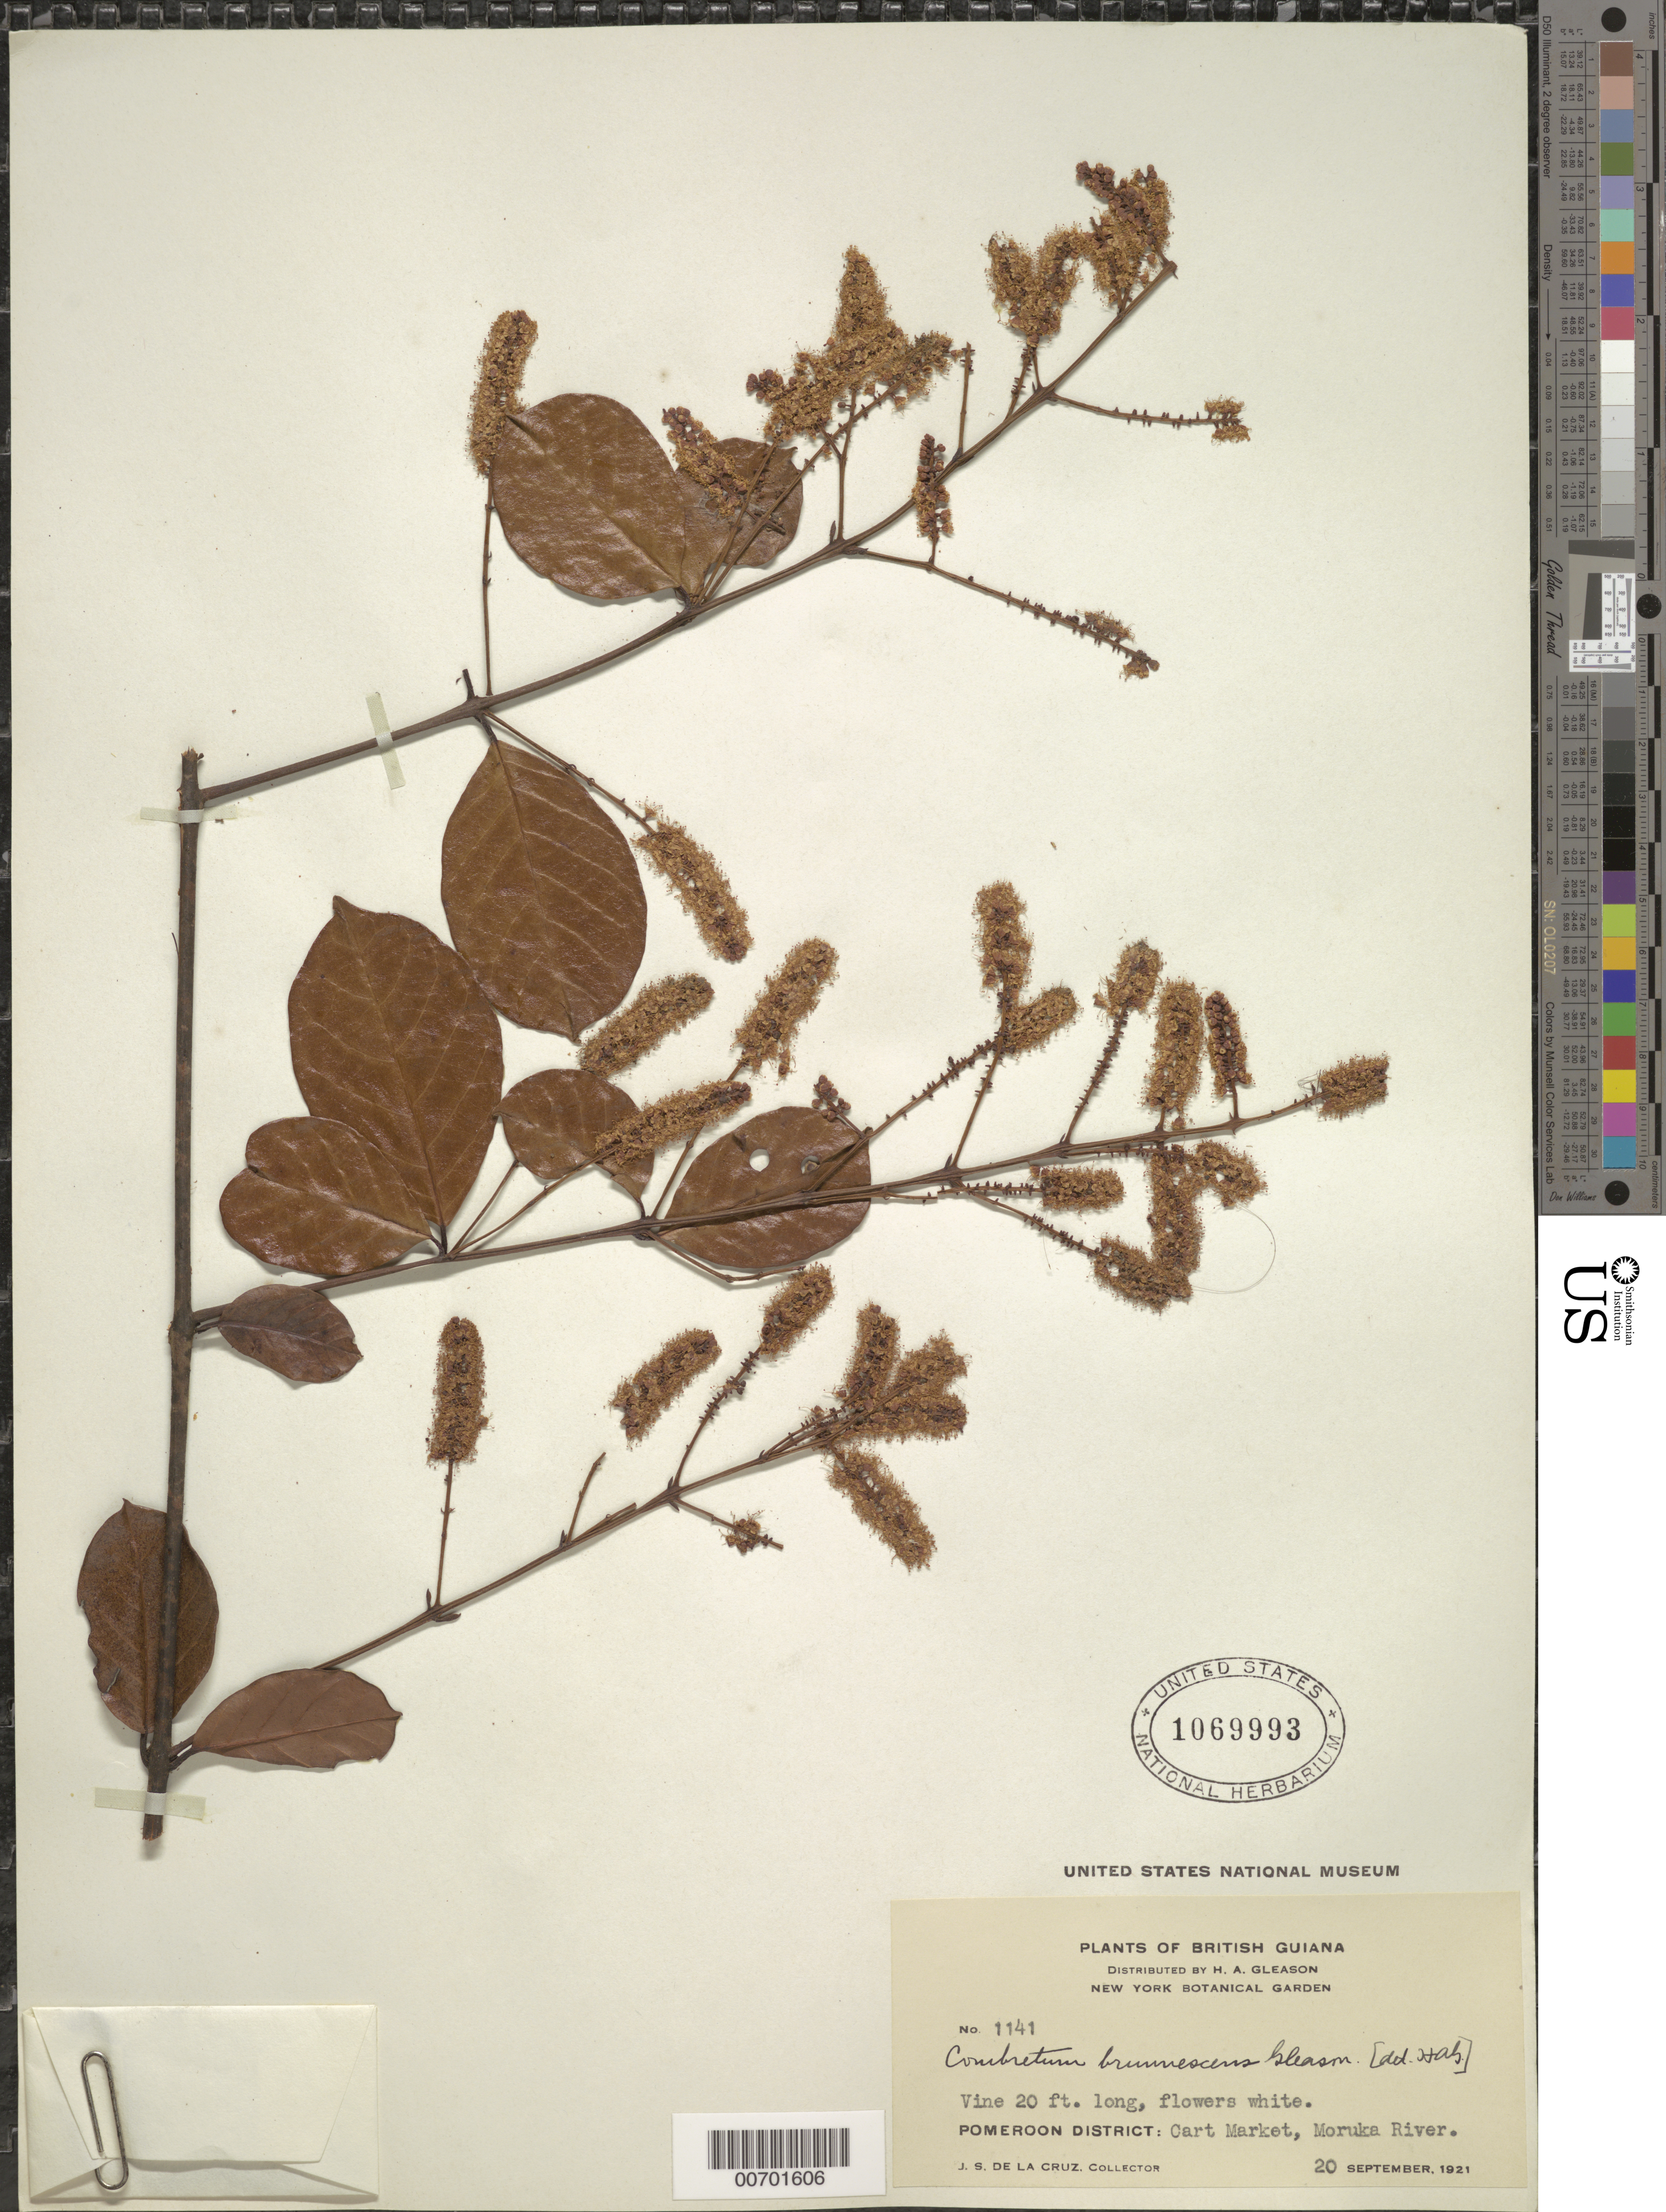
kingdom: Plantae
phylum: Tracheophyta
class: Magnoliopsida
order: Myrtales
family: Combretaceae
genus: Combretum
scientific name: Combretum brunnescens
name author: Gleason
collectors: J. S. de la Cruz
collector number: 1141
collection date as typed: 20-Sep-21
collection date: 1921-09-20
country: Guyana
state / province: Barima-Waini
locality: Cart Market, Moruka R., Pomeroon Dist.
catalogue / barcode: US 1069993